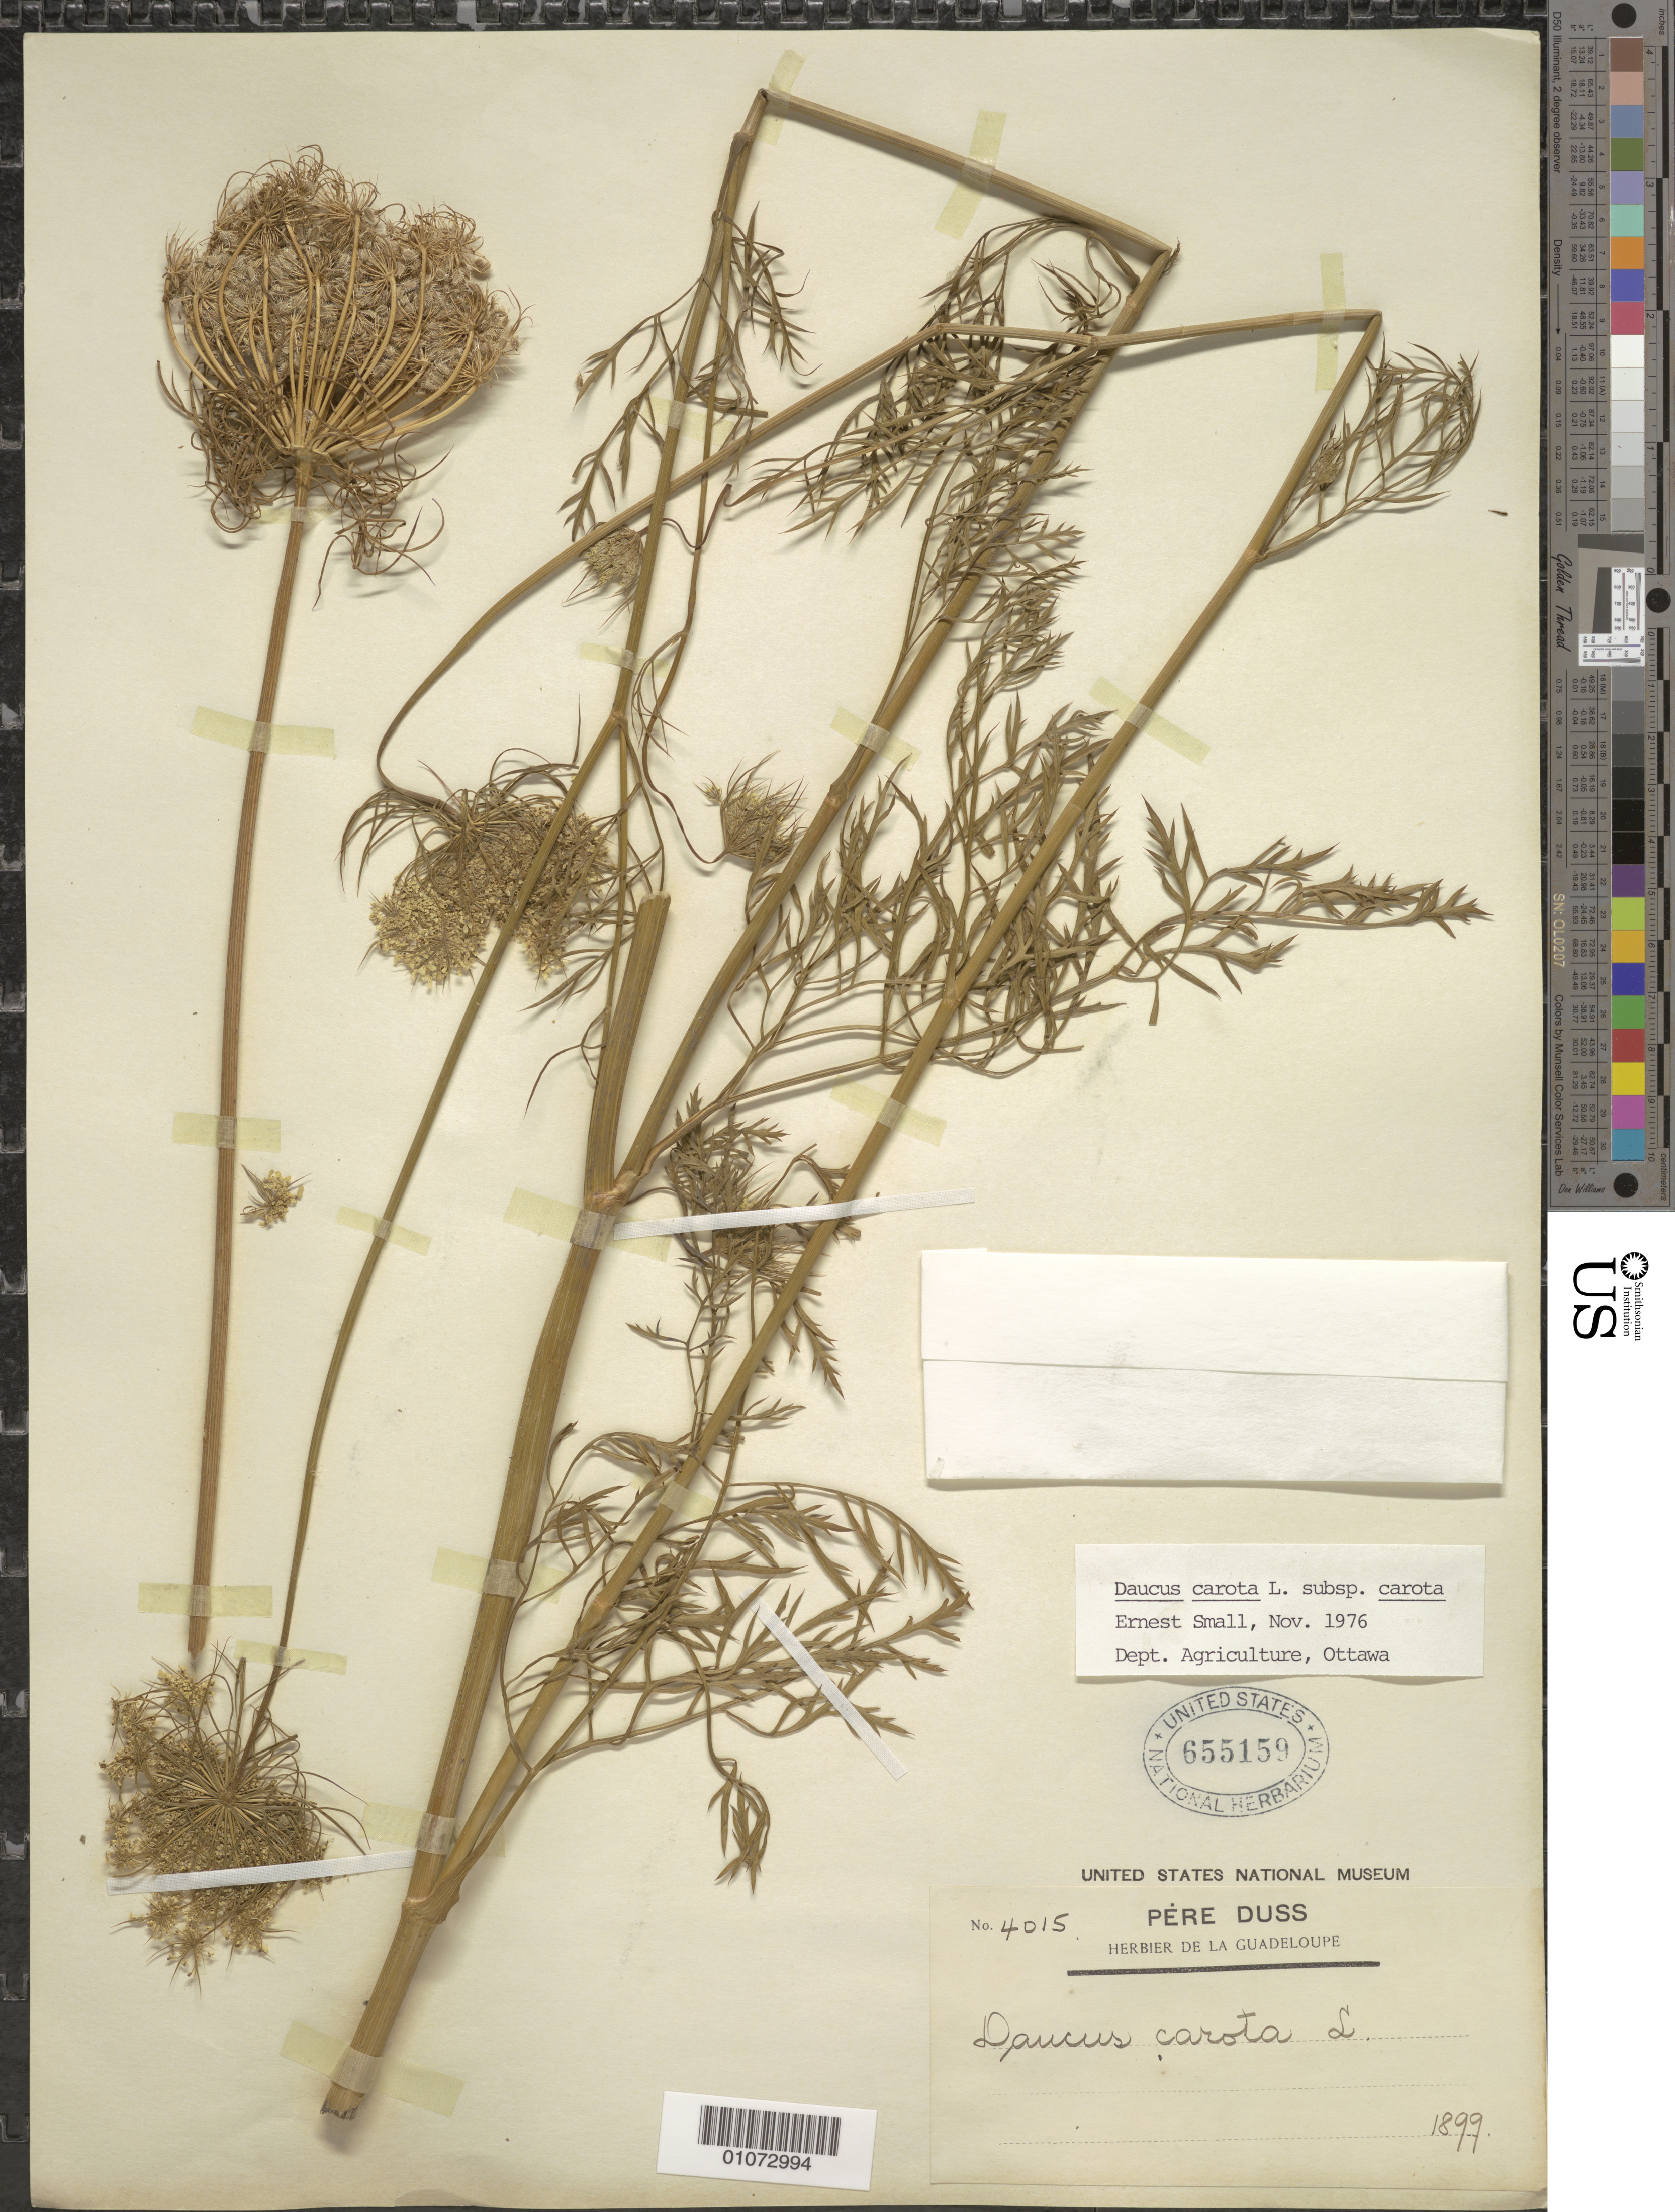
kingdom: Plantae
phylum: Tracheophyta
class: Magnoliopsida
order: Apiales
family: Apiaceae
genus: Daucus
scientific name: Daucus carota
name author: L.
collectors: Père Duss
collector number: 4015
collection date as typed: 01 Jan 1899 to 31 Dec 1899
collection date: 1899-01-01/1899-12-31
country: Guadeloupe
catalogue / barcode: US 655159